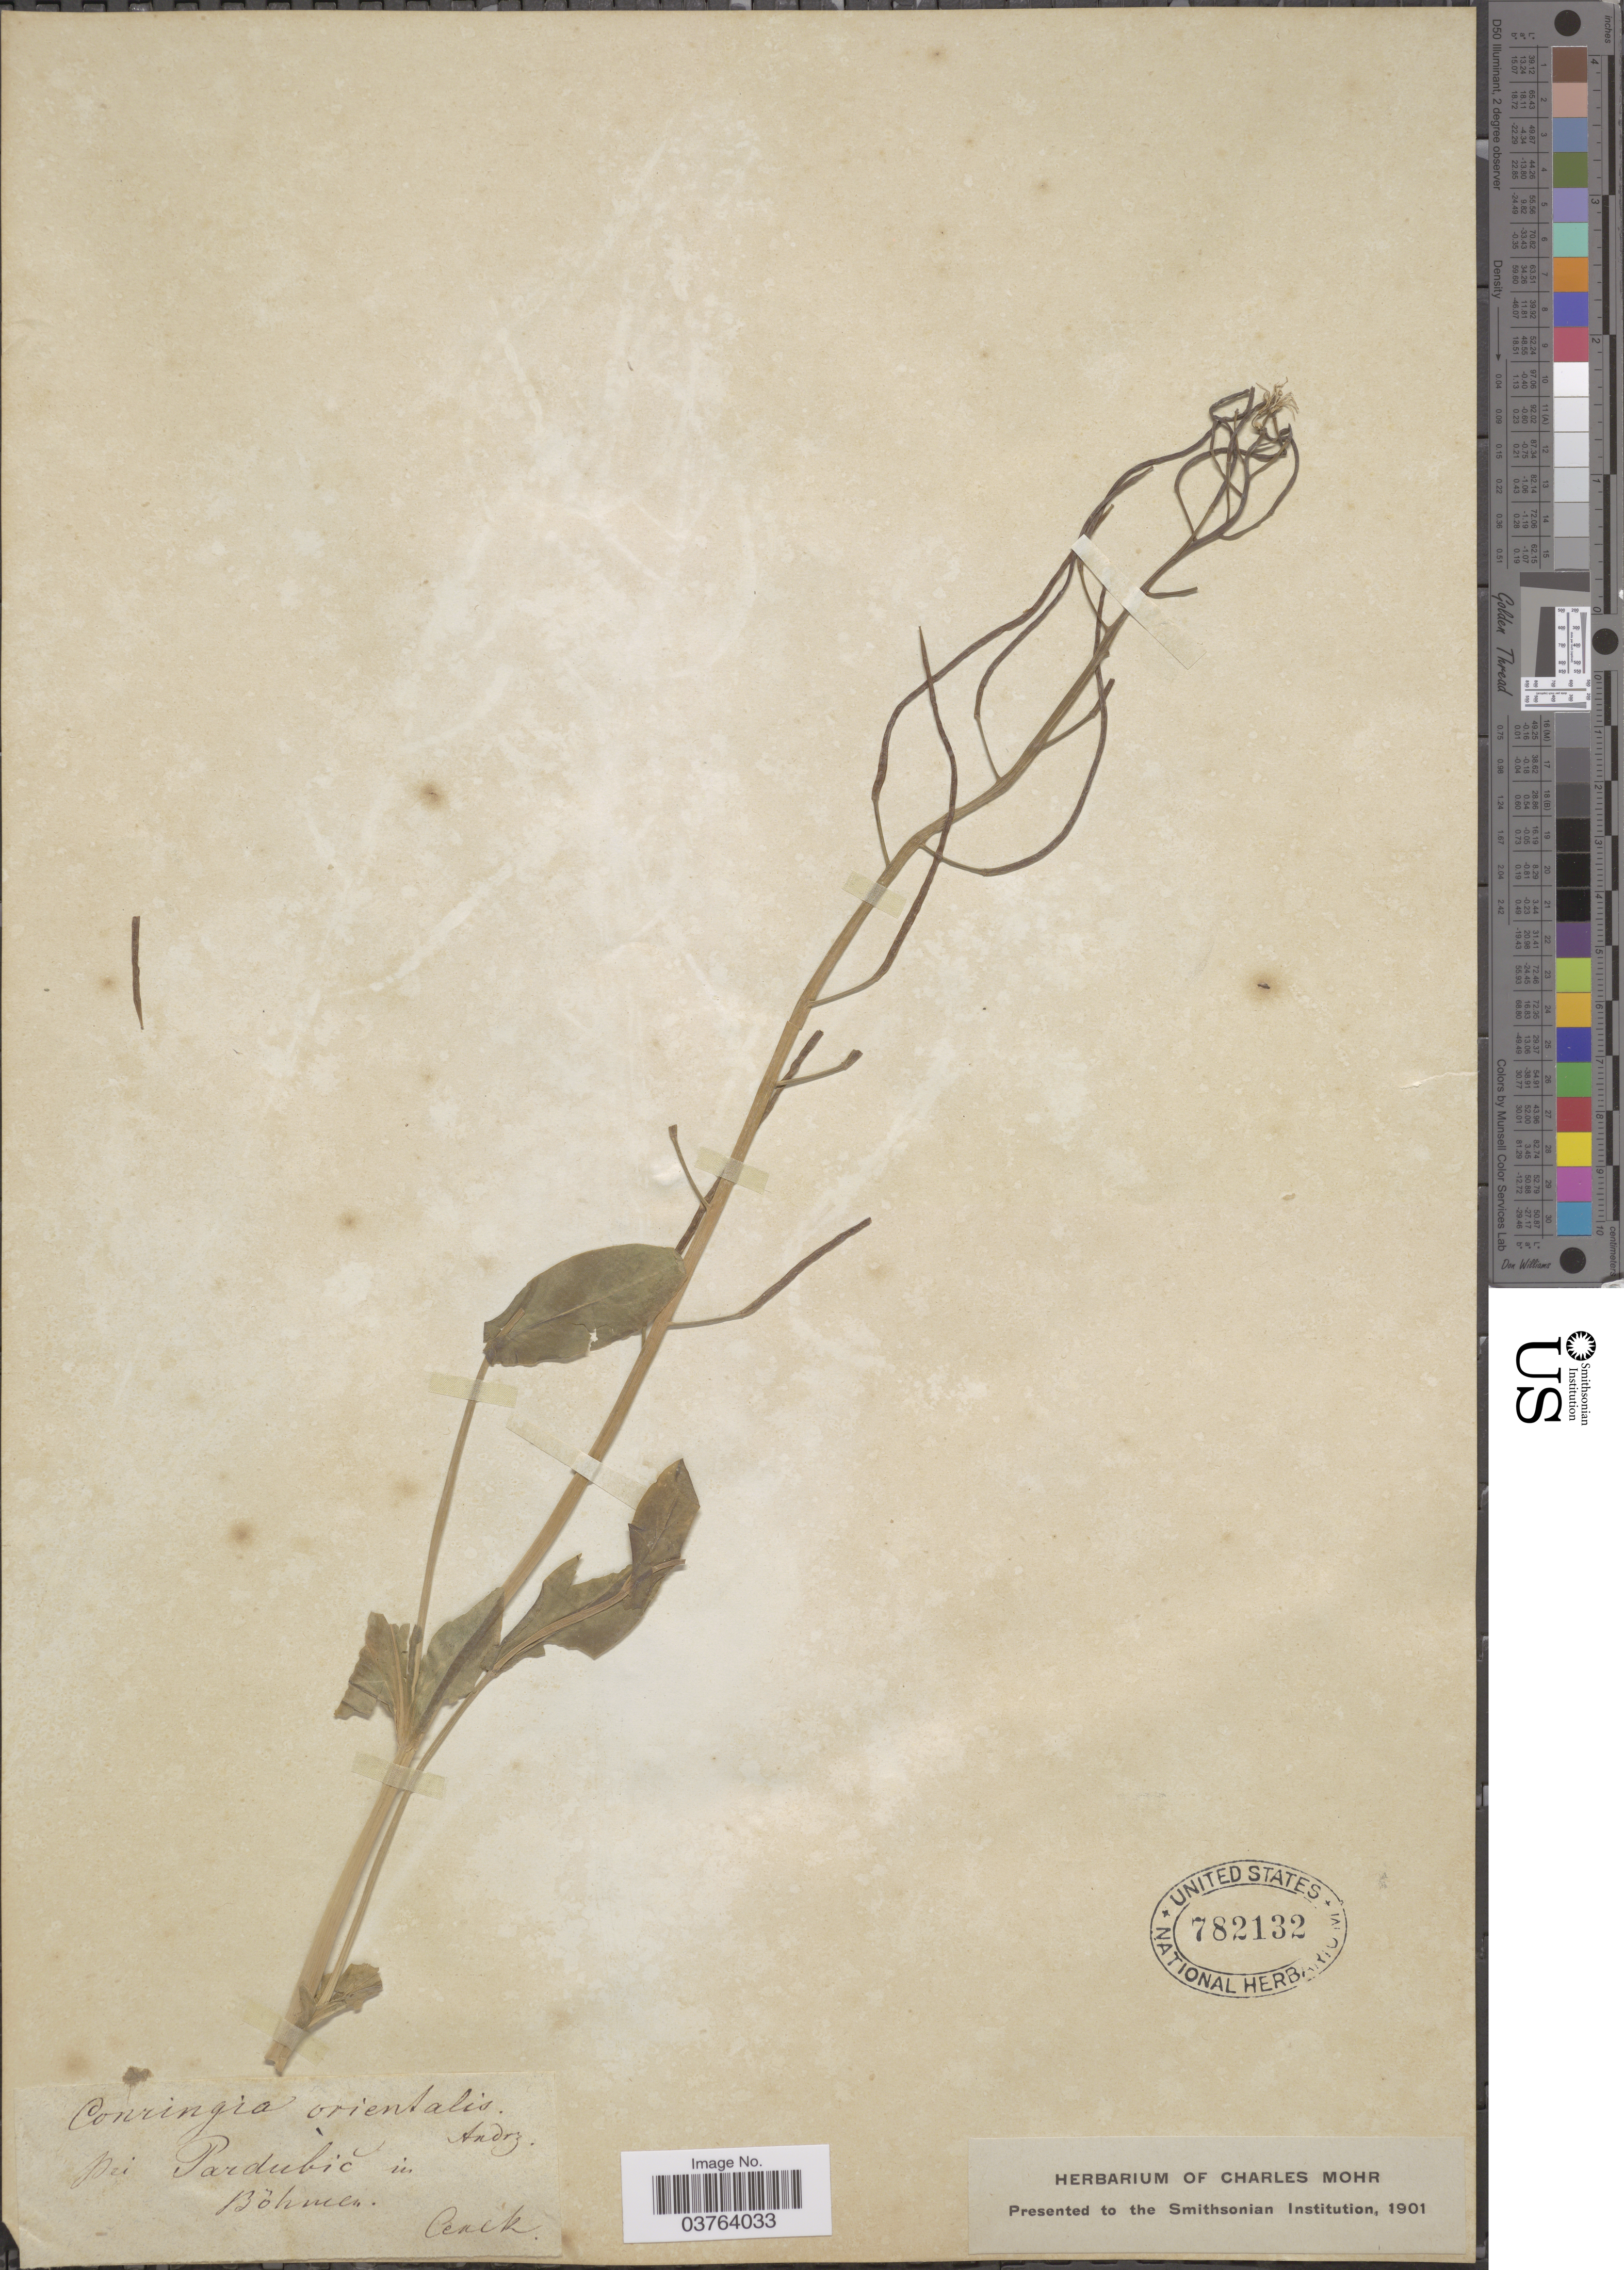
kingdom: Plantae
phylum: Tracheophyta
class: Magnoliopsida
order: Brassicales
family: Brassicaceae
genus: Conringia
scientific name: Conringia orientalis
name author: (L.) C. Presl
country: Czechia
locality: Bei Pardubić in Böhmen.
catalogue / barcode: US 782132